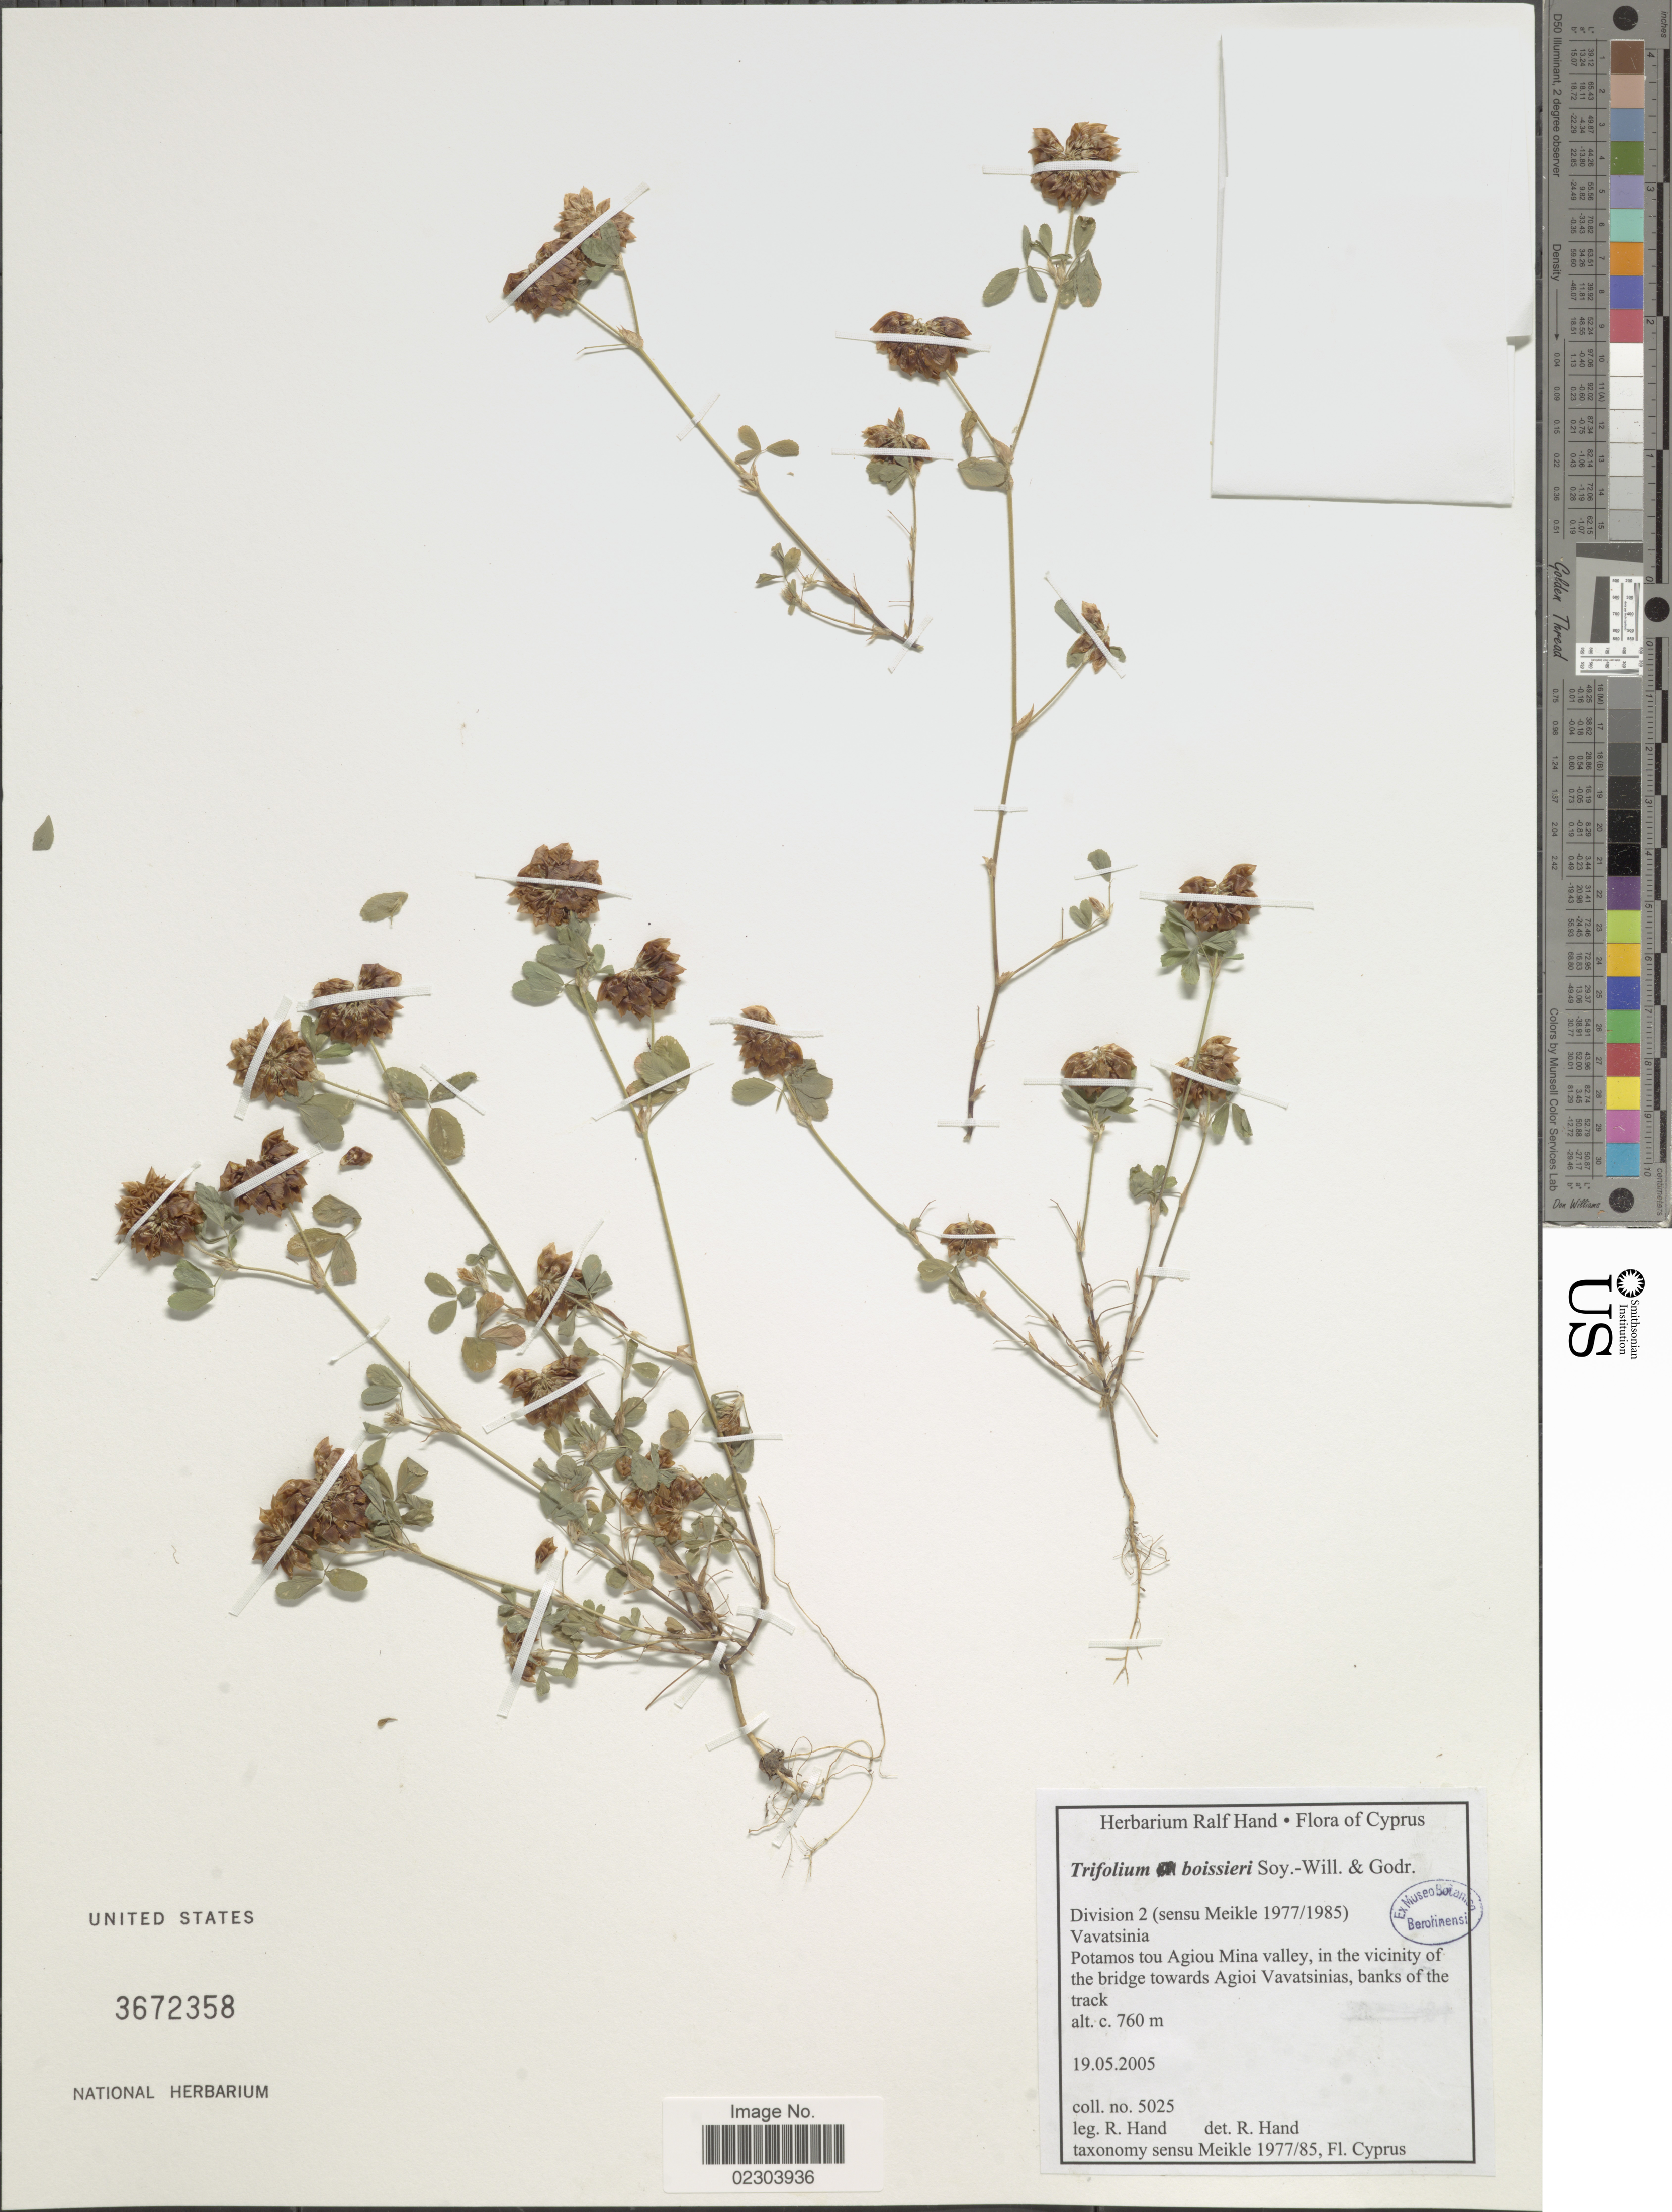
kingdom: Plantae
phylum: Tracheophyta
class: Magnoliopsida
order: Fabales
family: Fabaceae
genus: Trifolium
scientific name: Trifolium boissieri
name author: Gussone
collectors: R. Hand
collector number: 5025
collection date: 2005-05-19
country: Cyprus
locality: Vavatsinia, Potamos tou Agiou Mina valley, in the vicinity of the bridge towards Agioi vavatsinias, banks of the track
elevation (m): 760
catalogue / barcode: US 3672358